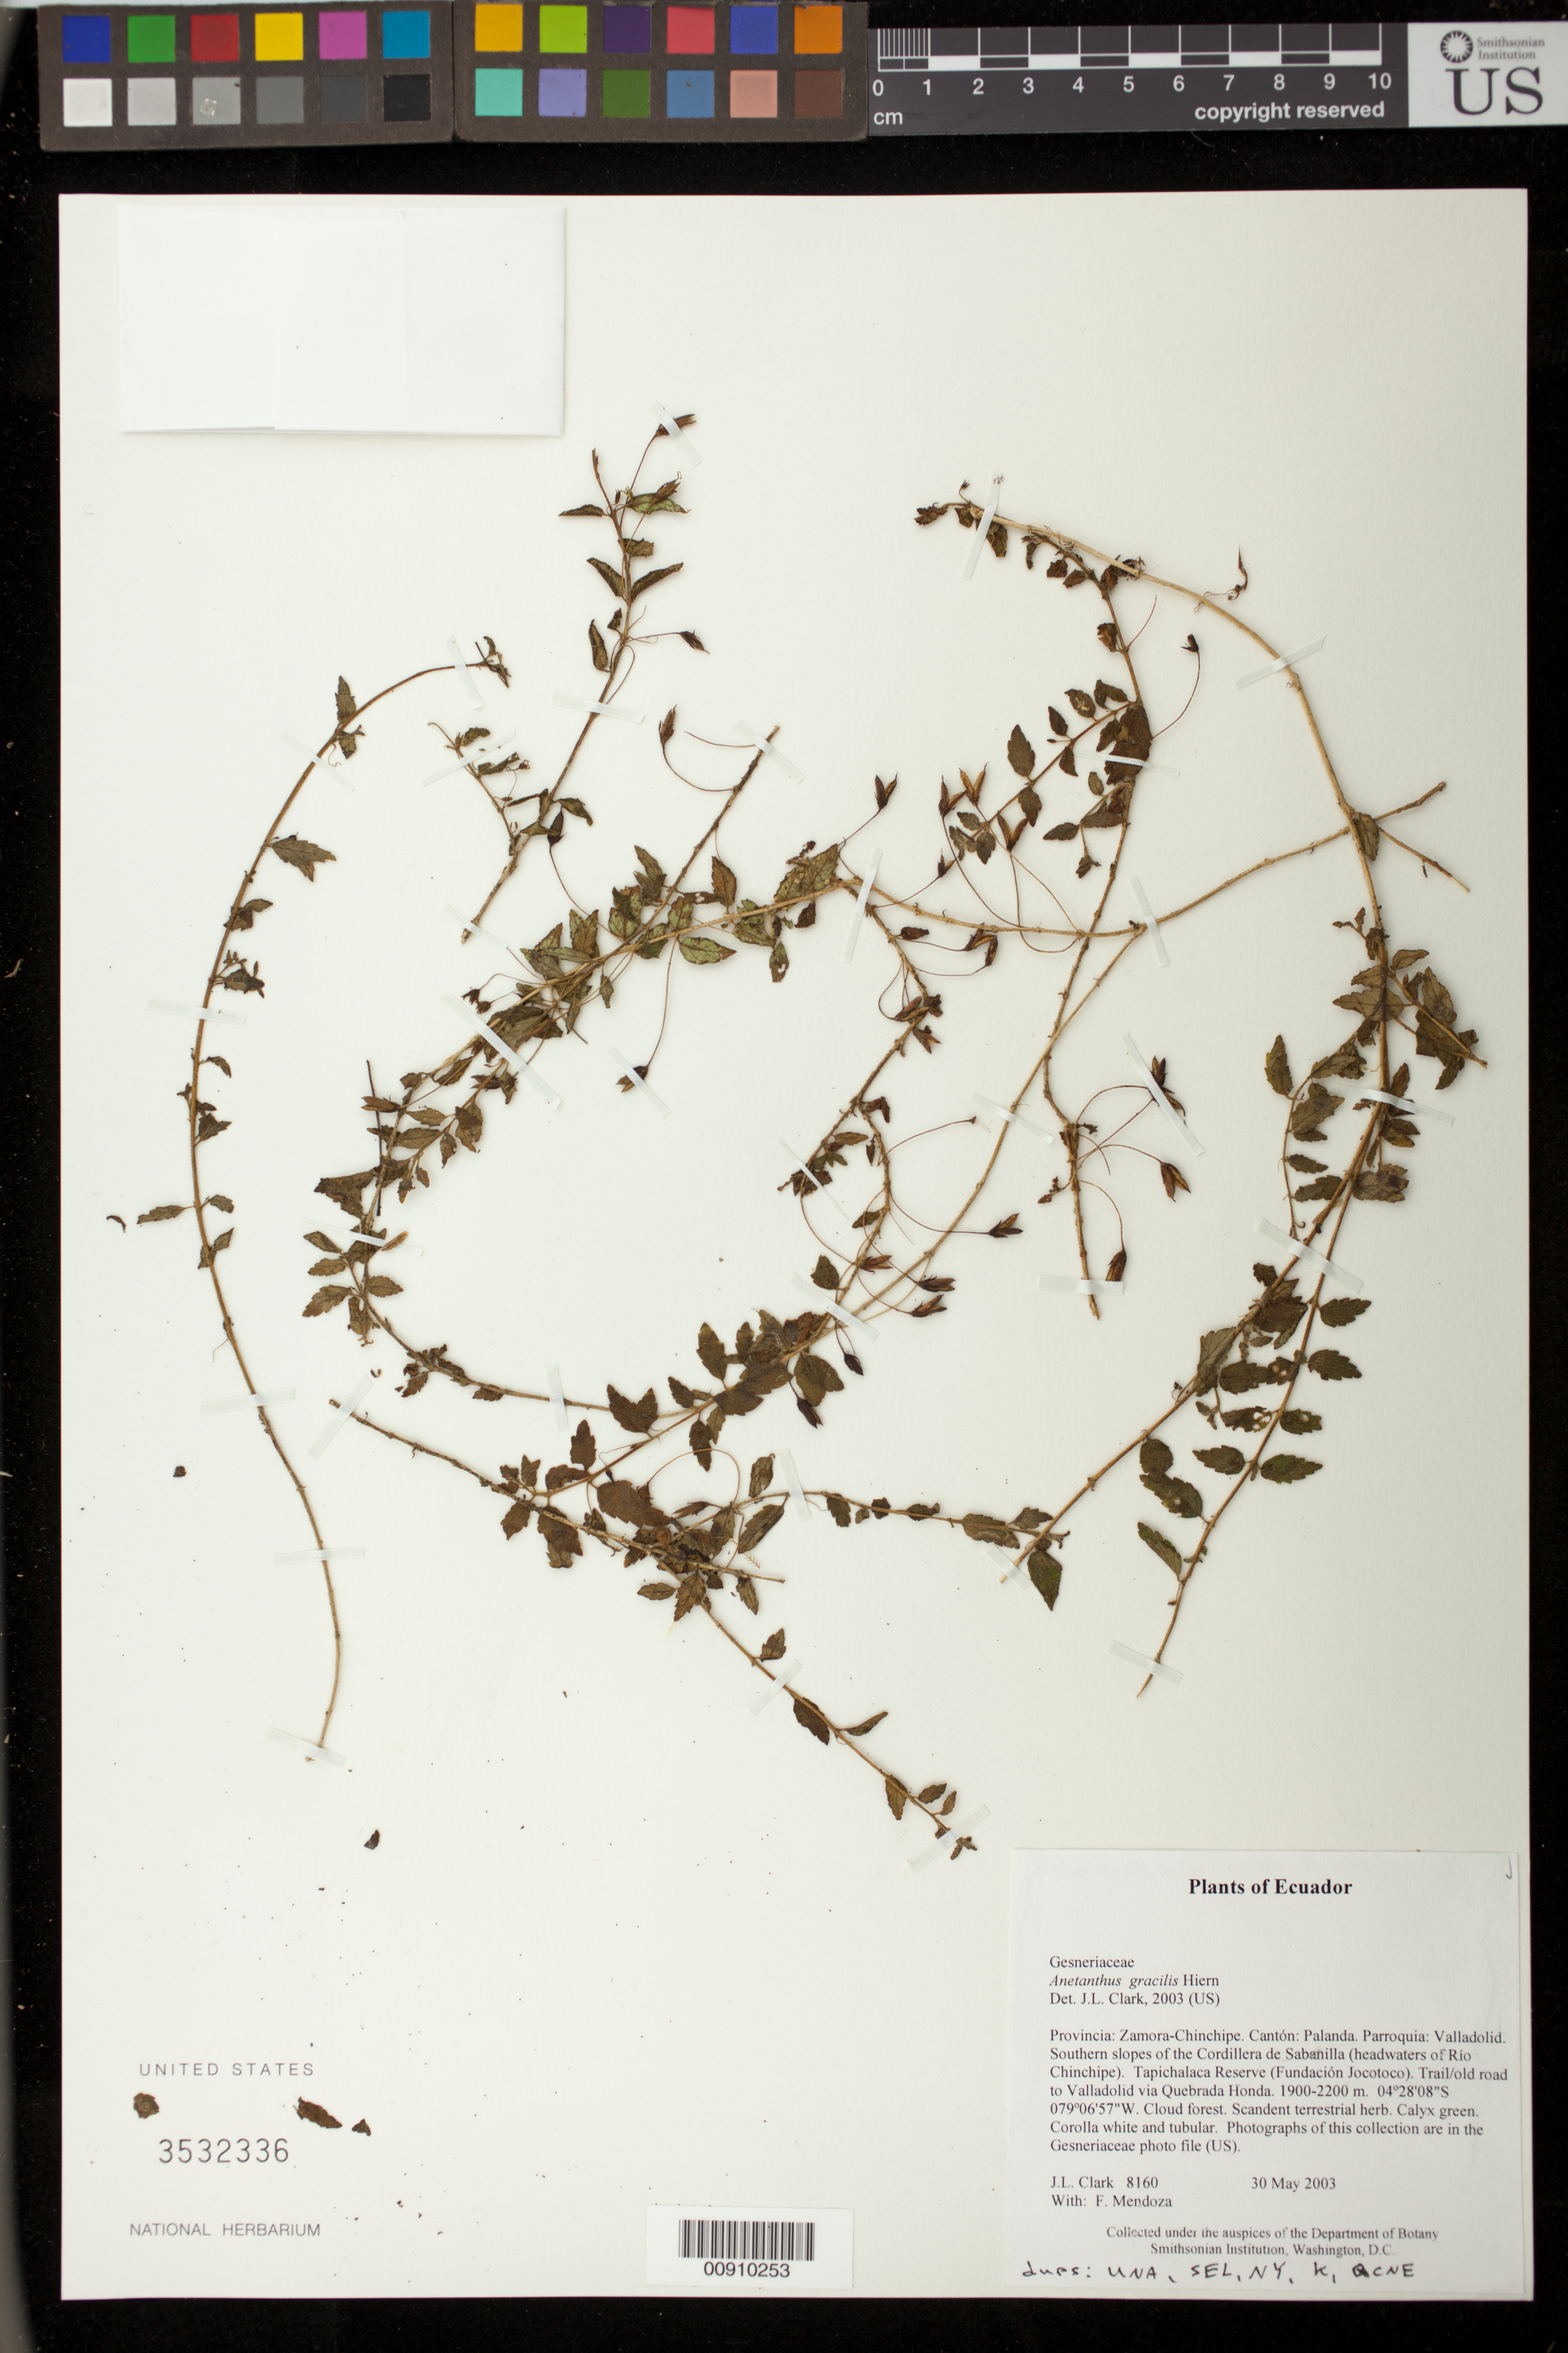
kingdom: Plantae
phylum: Tracheophyta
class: Magnoliopsida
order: Lamiales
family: Gesneriaceae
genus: Anetanthus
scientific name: Anetanthus zamorensis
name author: J.L. Clark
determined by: Skog, Laurence E.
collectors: J. L. Clark & F. Mendoza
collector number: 8160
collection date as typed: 30 May 2003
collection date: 2003-05-30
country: Ecuador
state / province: Zamora-Chinchipe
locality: Palanda. Parroquia: Valladolid. Southern slopes of the Cordillera de Sabanilla (headwaters of Río Chinchipe). Tapichalaca Reserve (Fundación Jocotoco). Trail/old road to Valladolid via Quebrada Honda.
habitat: Cloud forest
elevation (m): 1900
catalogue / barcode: US 3532336